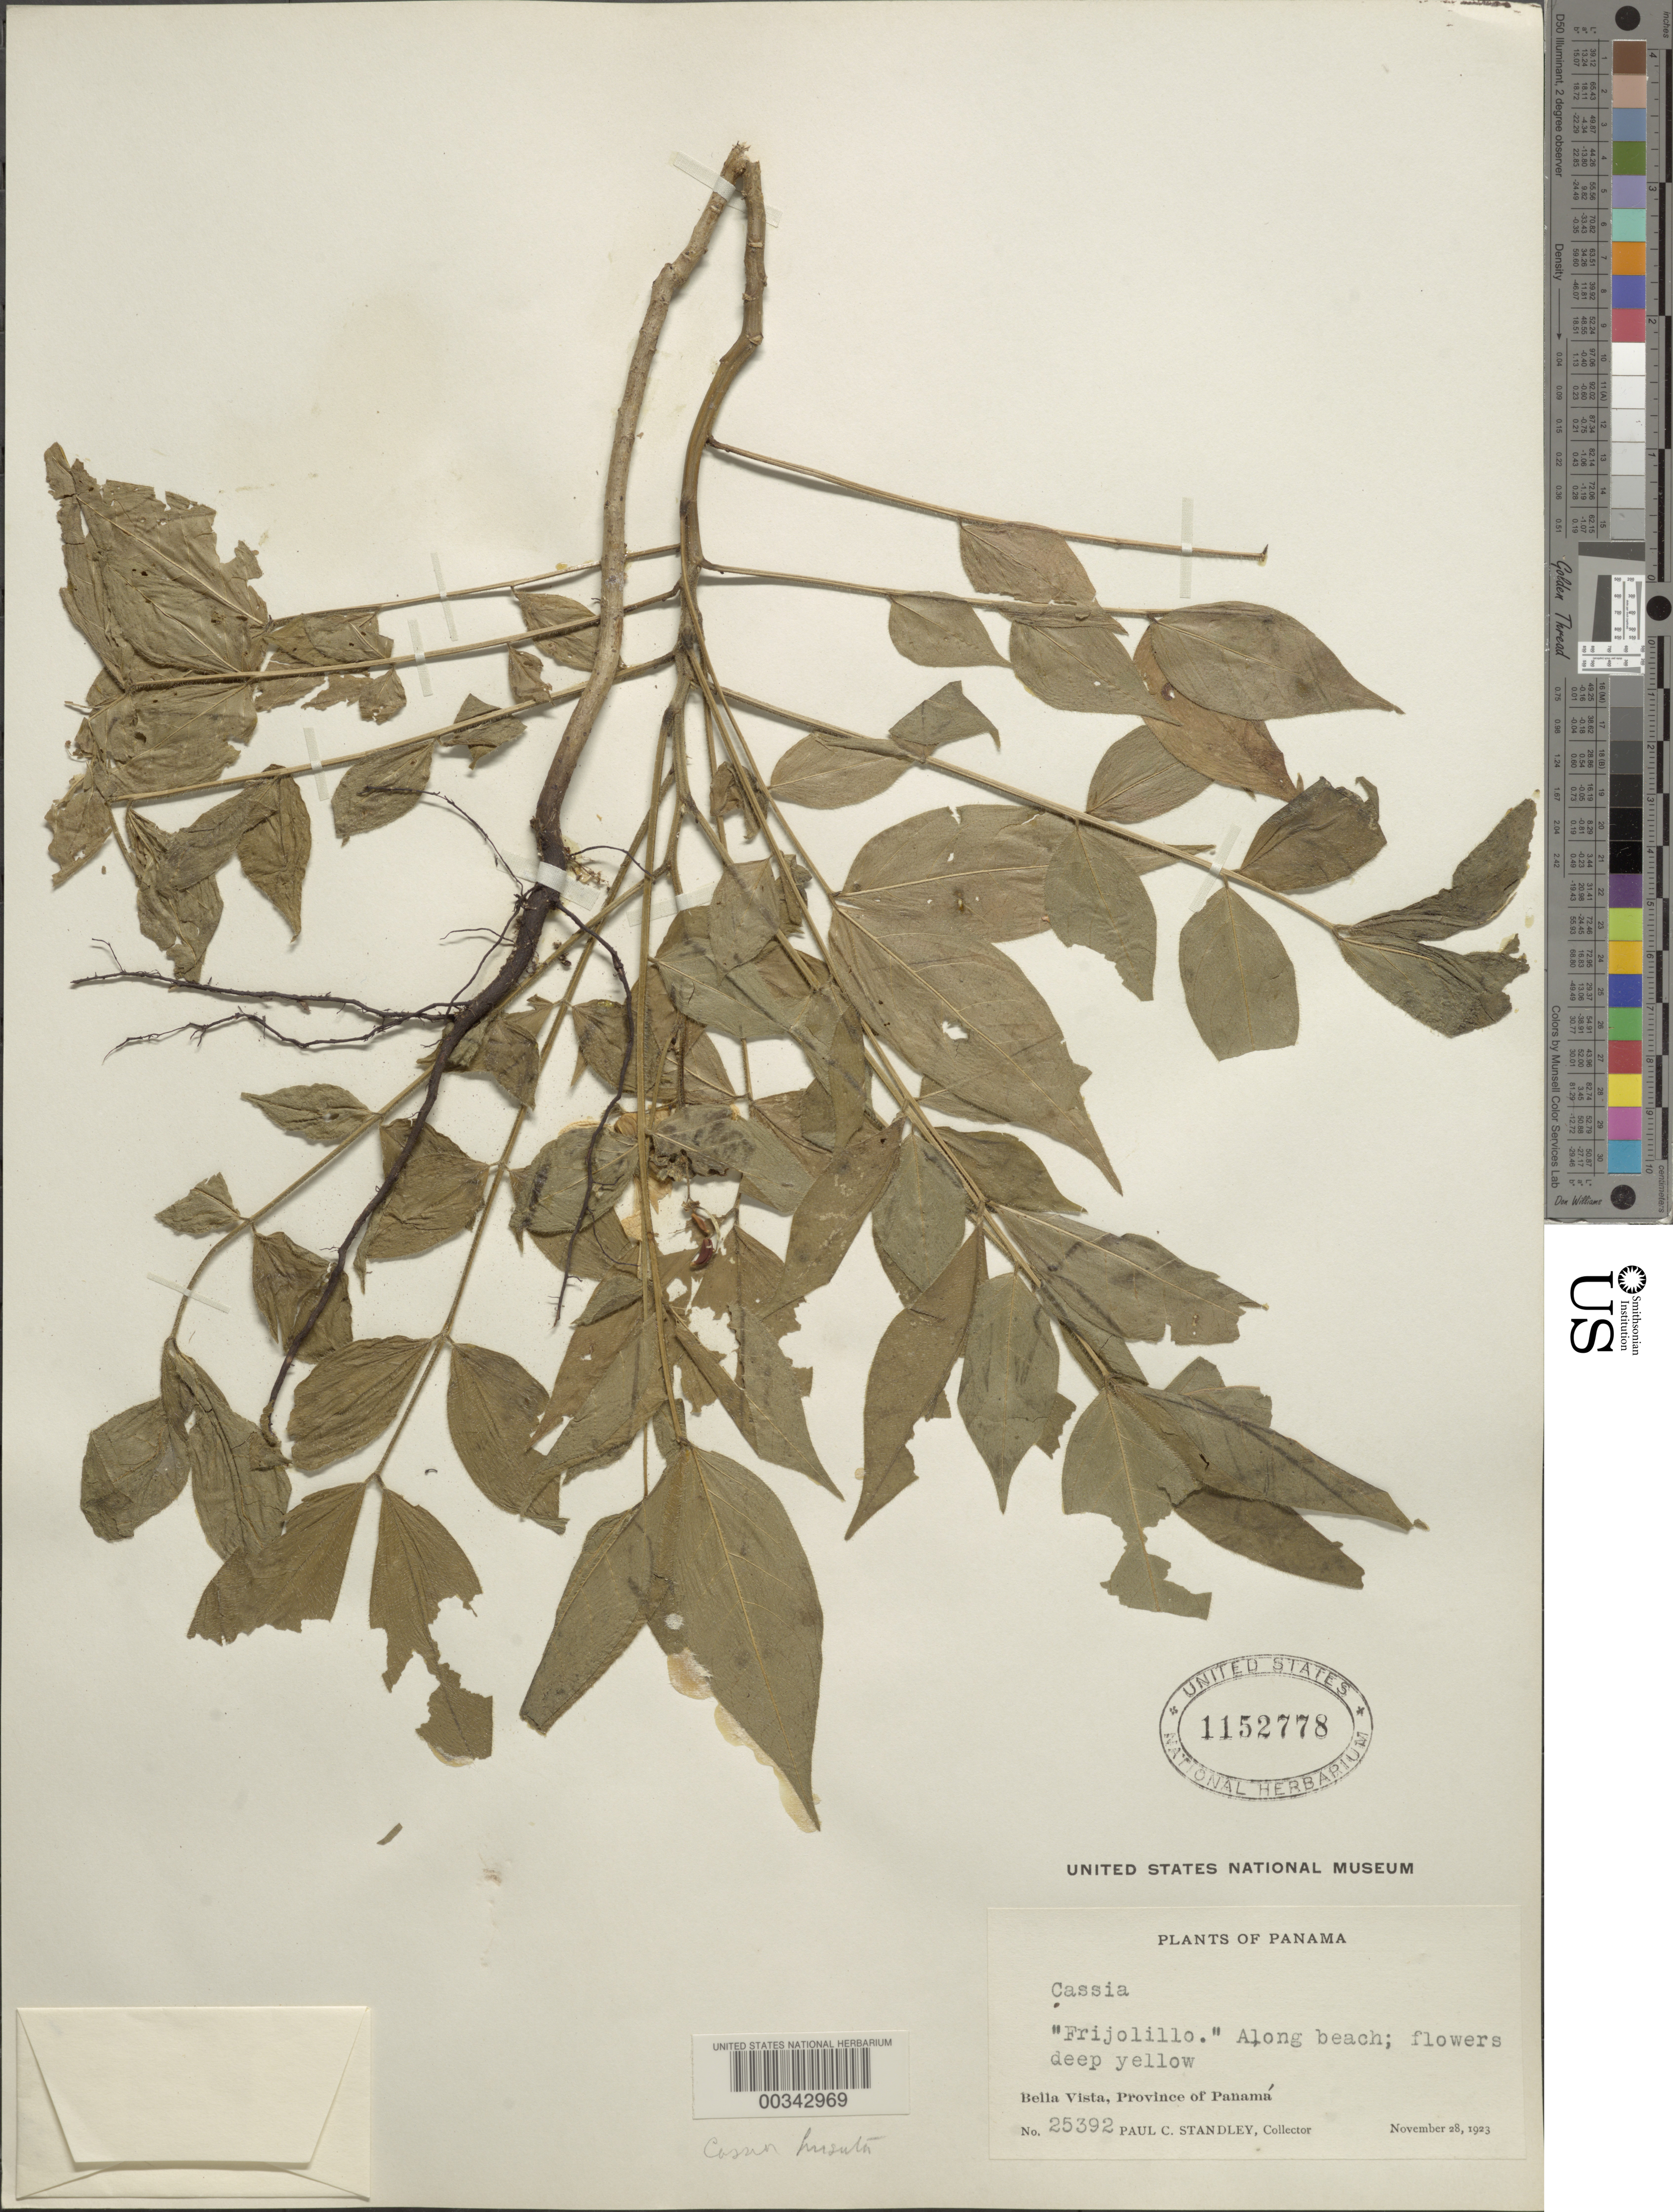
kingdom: Plantae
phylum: Tracheophyta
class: Magnoliopsida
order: Fabales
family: Fabaceae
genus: Senna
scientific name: Senna hirsuta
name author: (L.) H.S. Irwin & Barneby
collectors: P. C. Standley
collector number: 25392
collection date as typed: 28 Nov 1923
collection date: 1923-11-28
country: Panama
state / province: Panamá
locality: Bella Vista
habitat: Along beach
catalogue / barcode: US 1152778